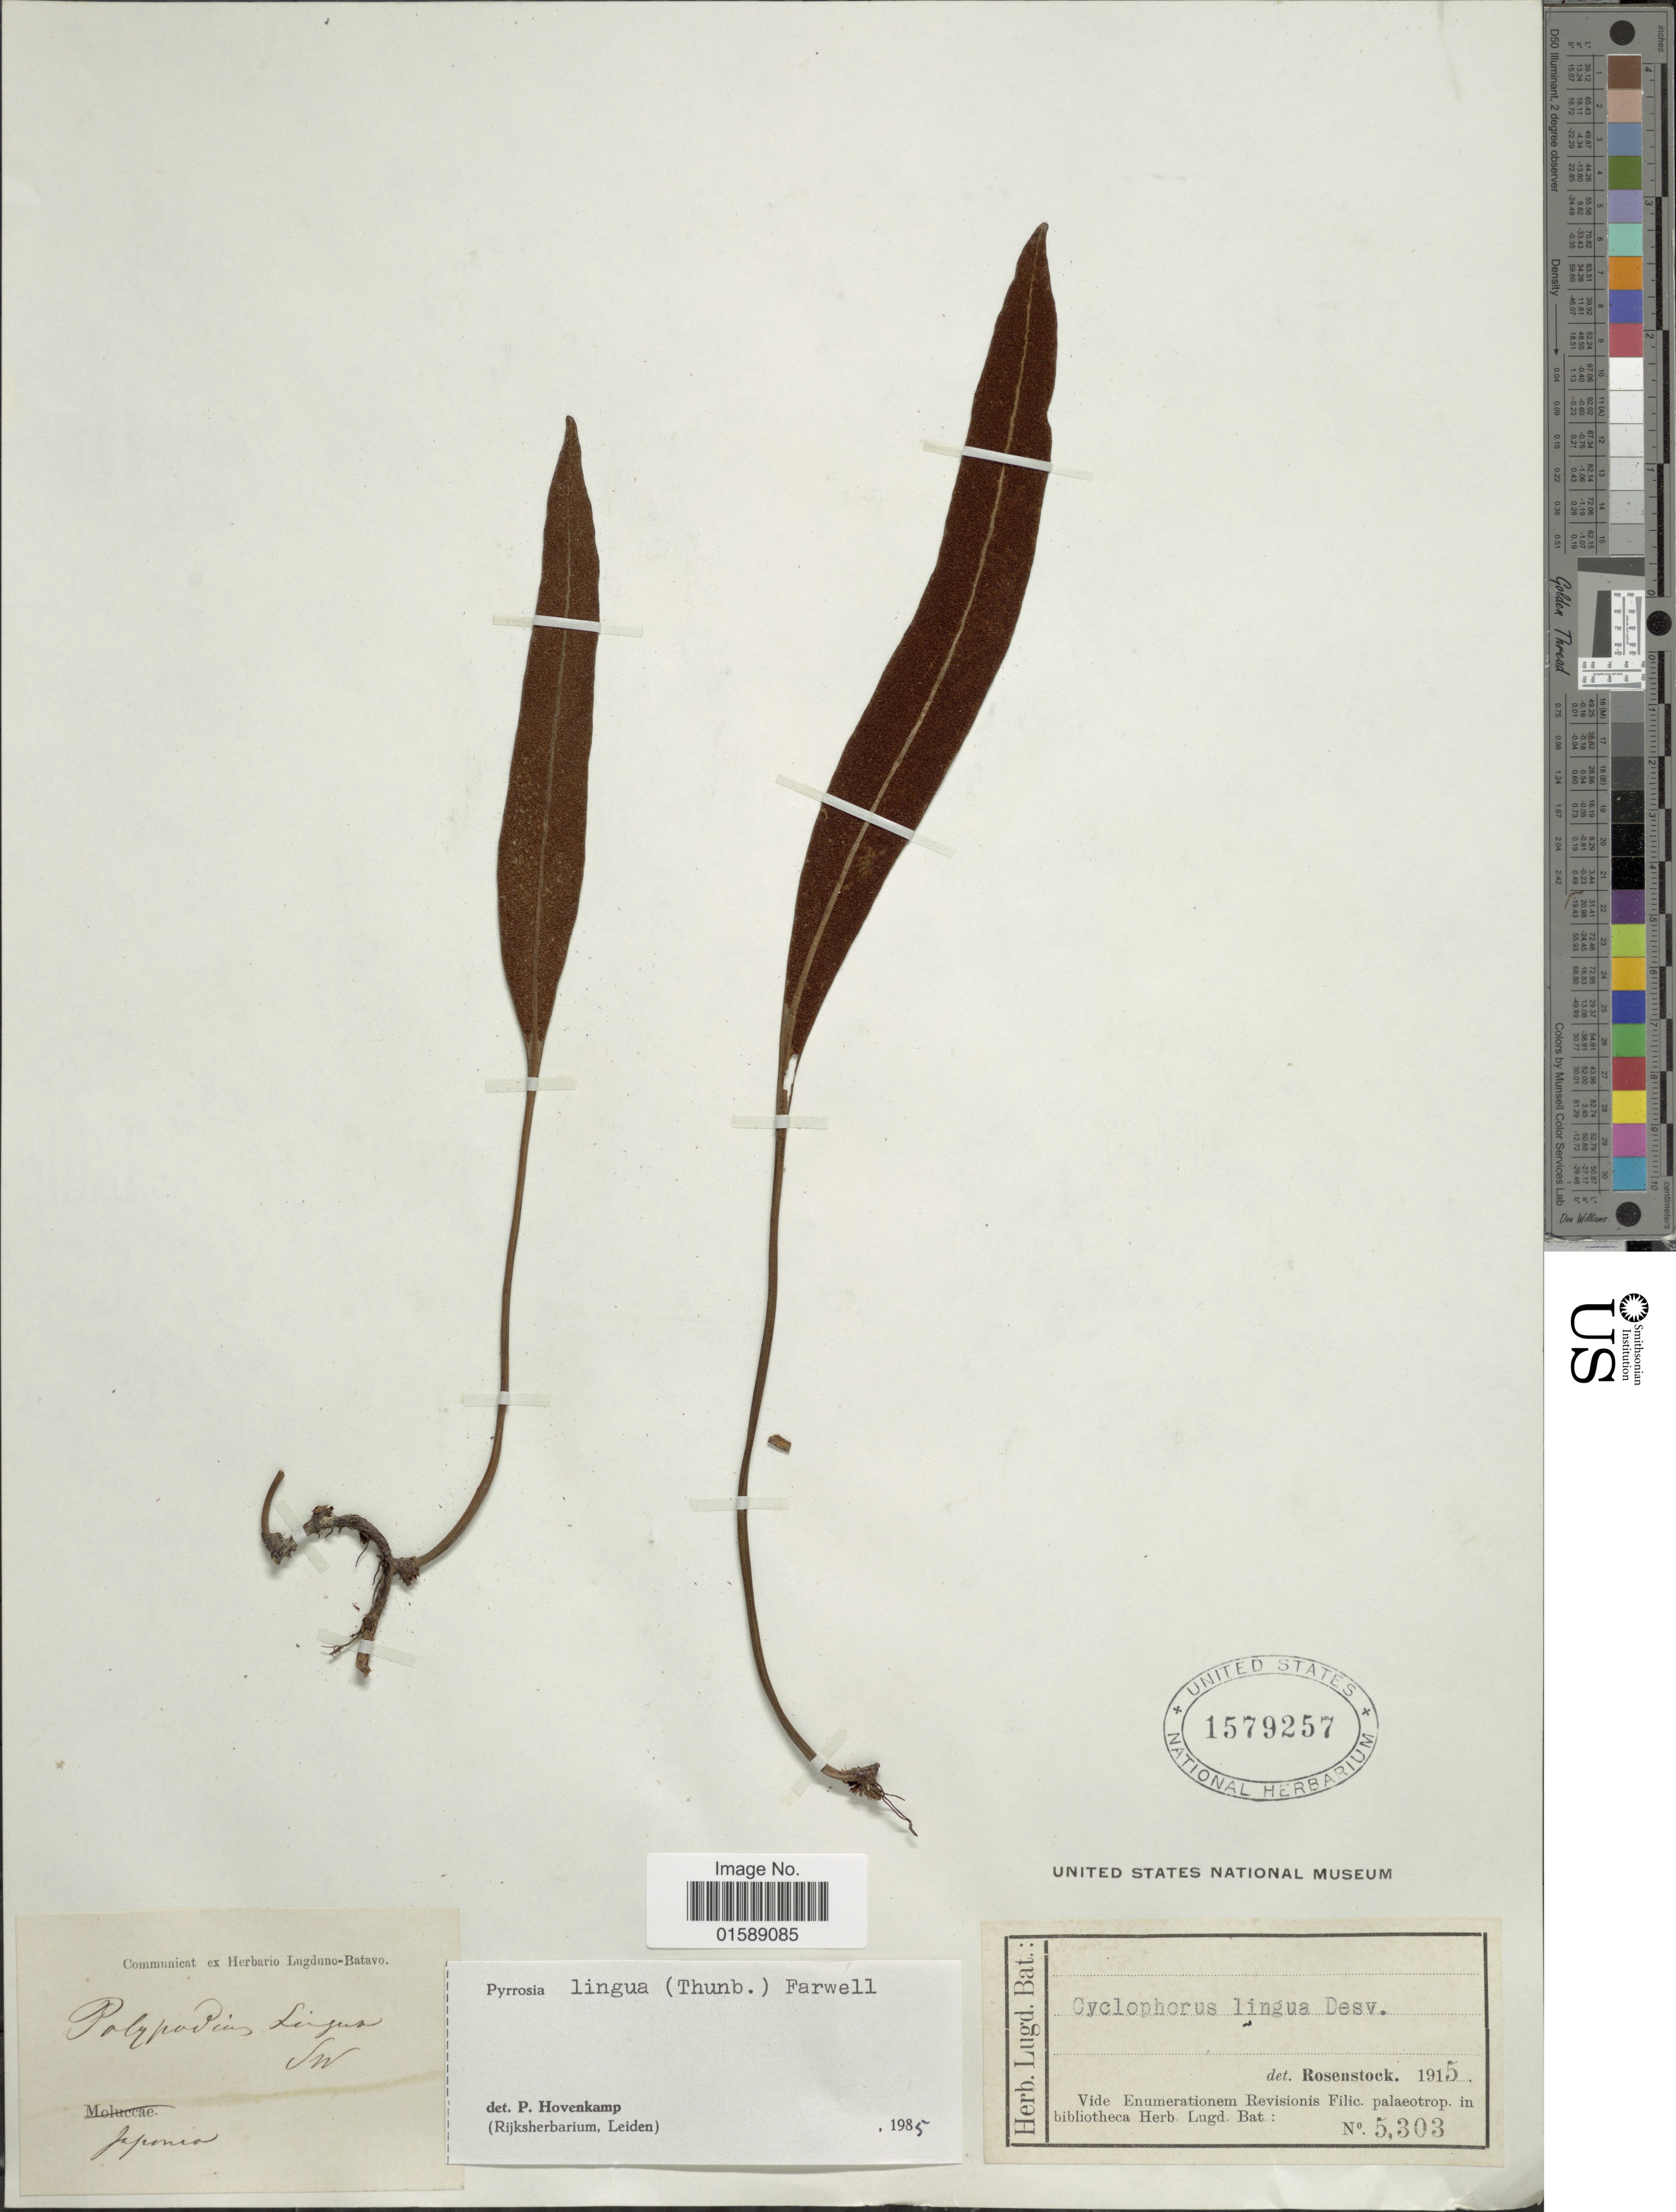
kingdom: Plantae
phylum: Tracheophyta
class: Polypodiopsida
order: Polypodiales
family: Polypodiaceae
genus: Pyrrosia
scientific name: Pyrrosia lingua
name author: (Thurb.) Farw.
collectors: ex herb. Lugduno-Batavo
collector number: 5303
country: Japan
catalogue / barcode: US 1579257